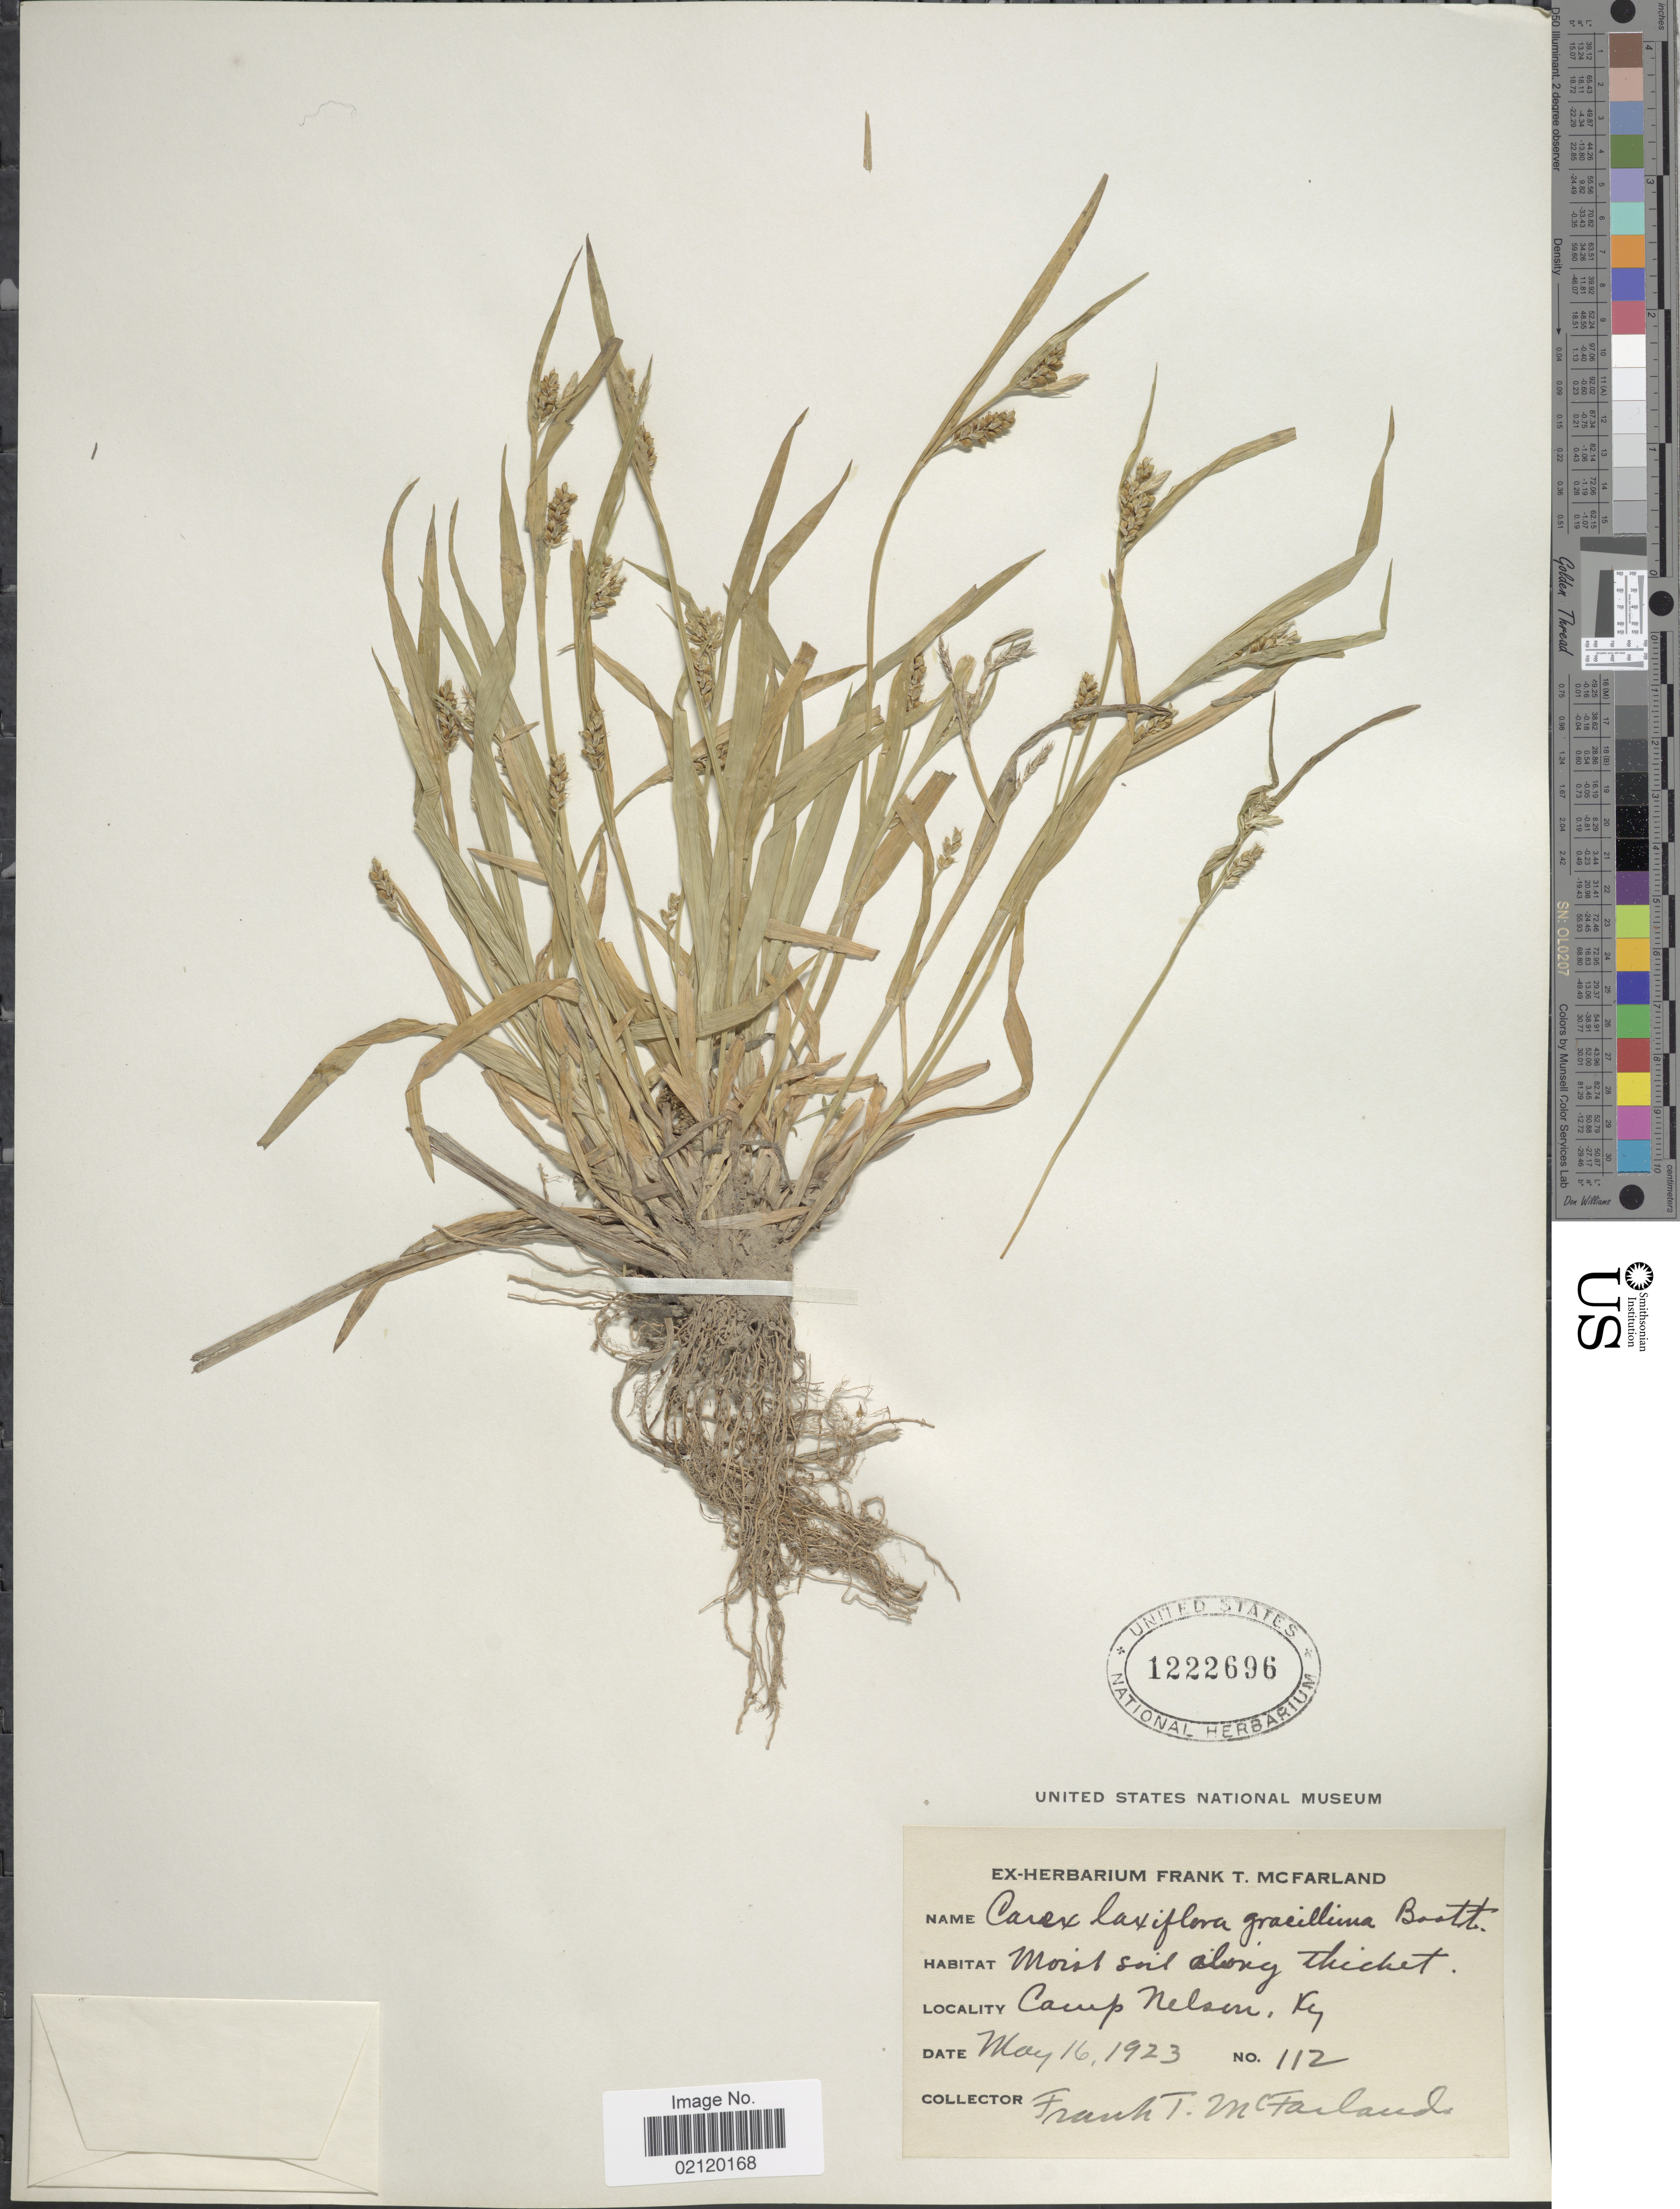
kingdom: Plantae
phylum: Tracheophyta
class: Liliopsida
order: Poales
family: Cyperaceae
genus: Carex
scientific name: Carex laxiflora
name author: Lam.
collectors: F. McFarland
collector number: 112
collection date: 1923-05-16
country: United States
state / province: Kentucky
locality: Camp Nelson, Ky.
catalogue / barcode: US 1222696